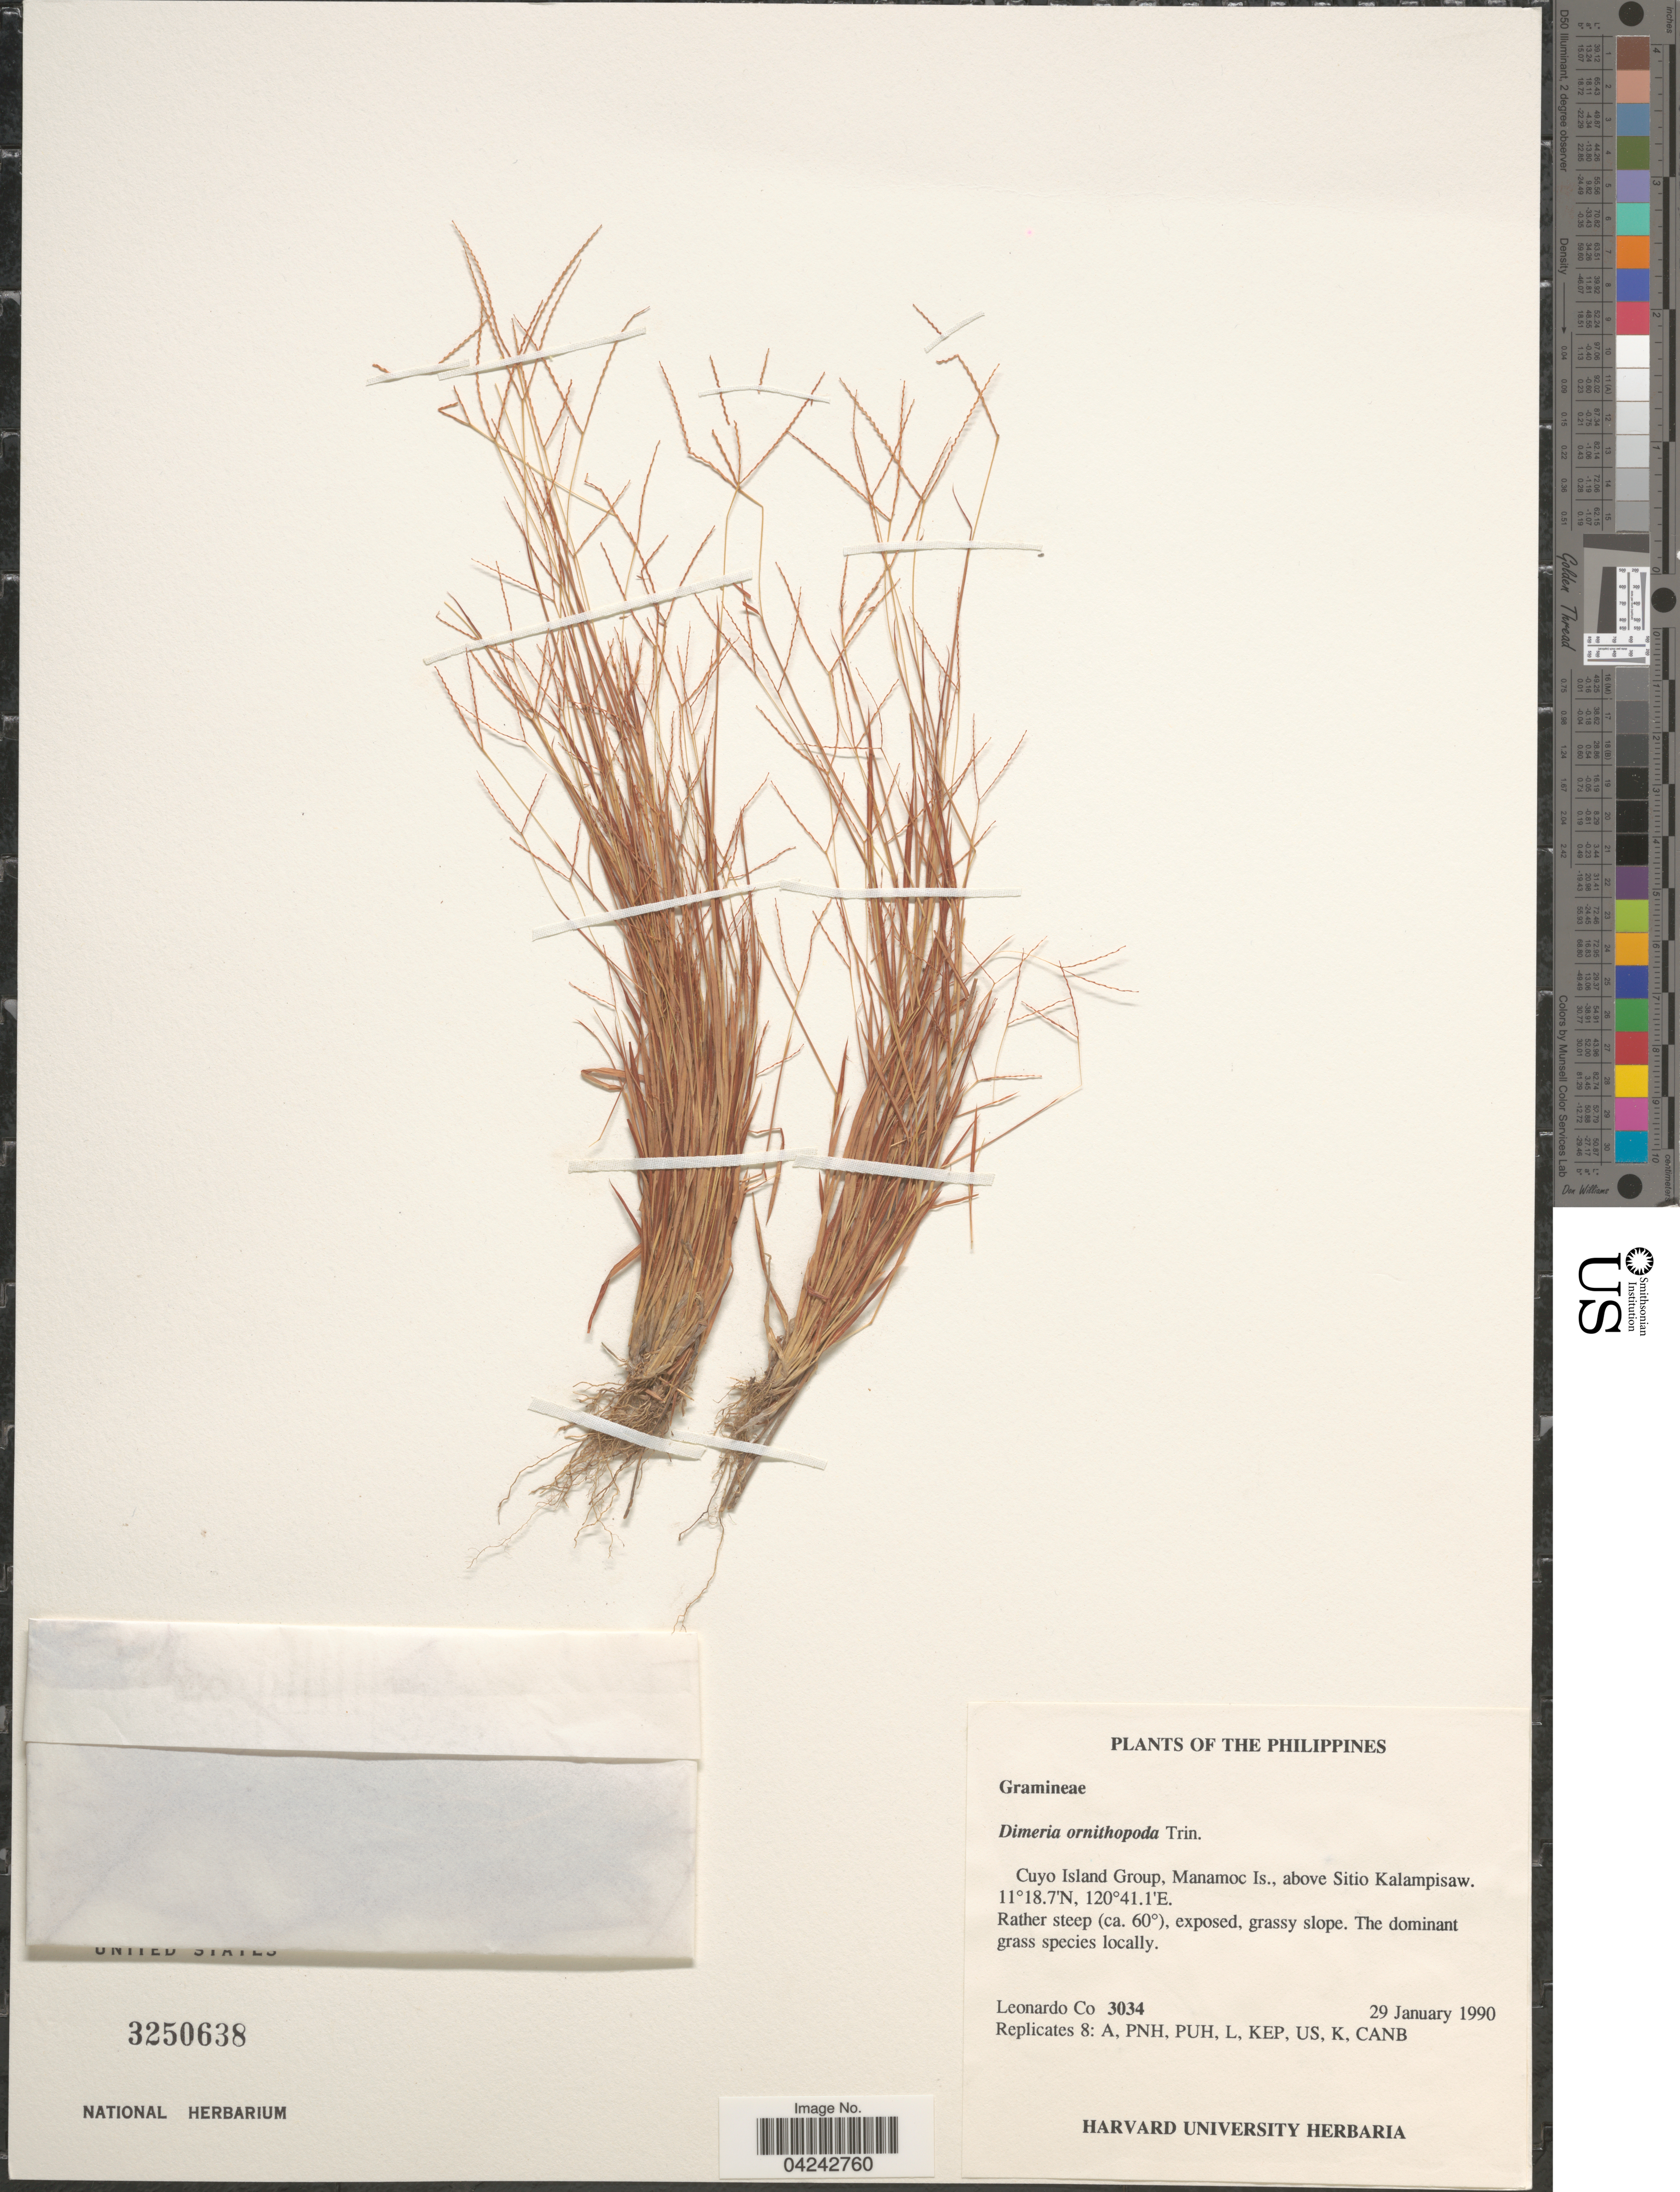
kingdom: Plantae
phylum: Tracheophyta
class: Liliopsida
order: Poales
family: Poaceae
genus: Dimeria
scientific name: Dimeria ornithopoda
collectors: L. Co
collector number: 3034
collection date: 1990-01-29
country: Philippines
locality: Cuyo Island Group, Manamoc Is., above Sitio Kalampisaw.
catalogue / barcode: US 3250638